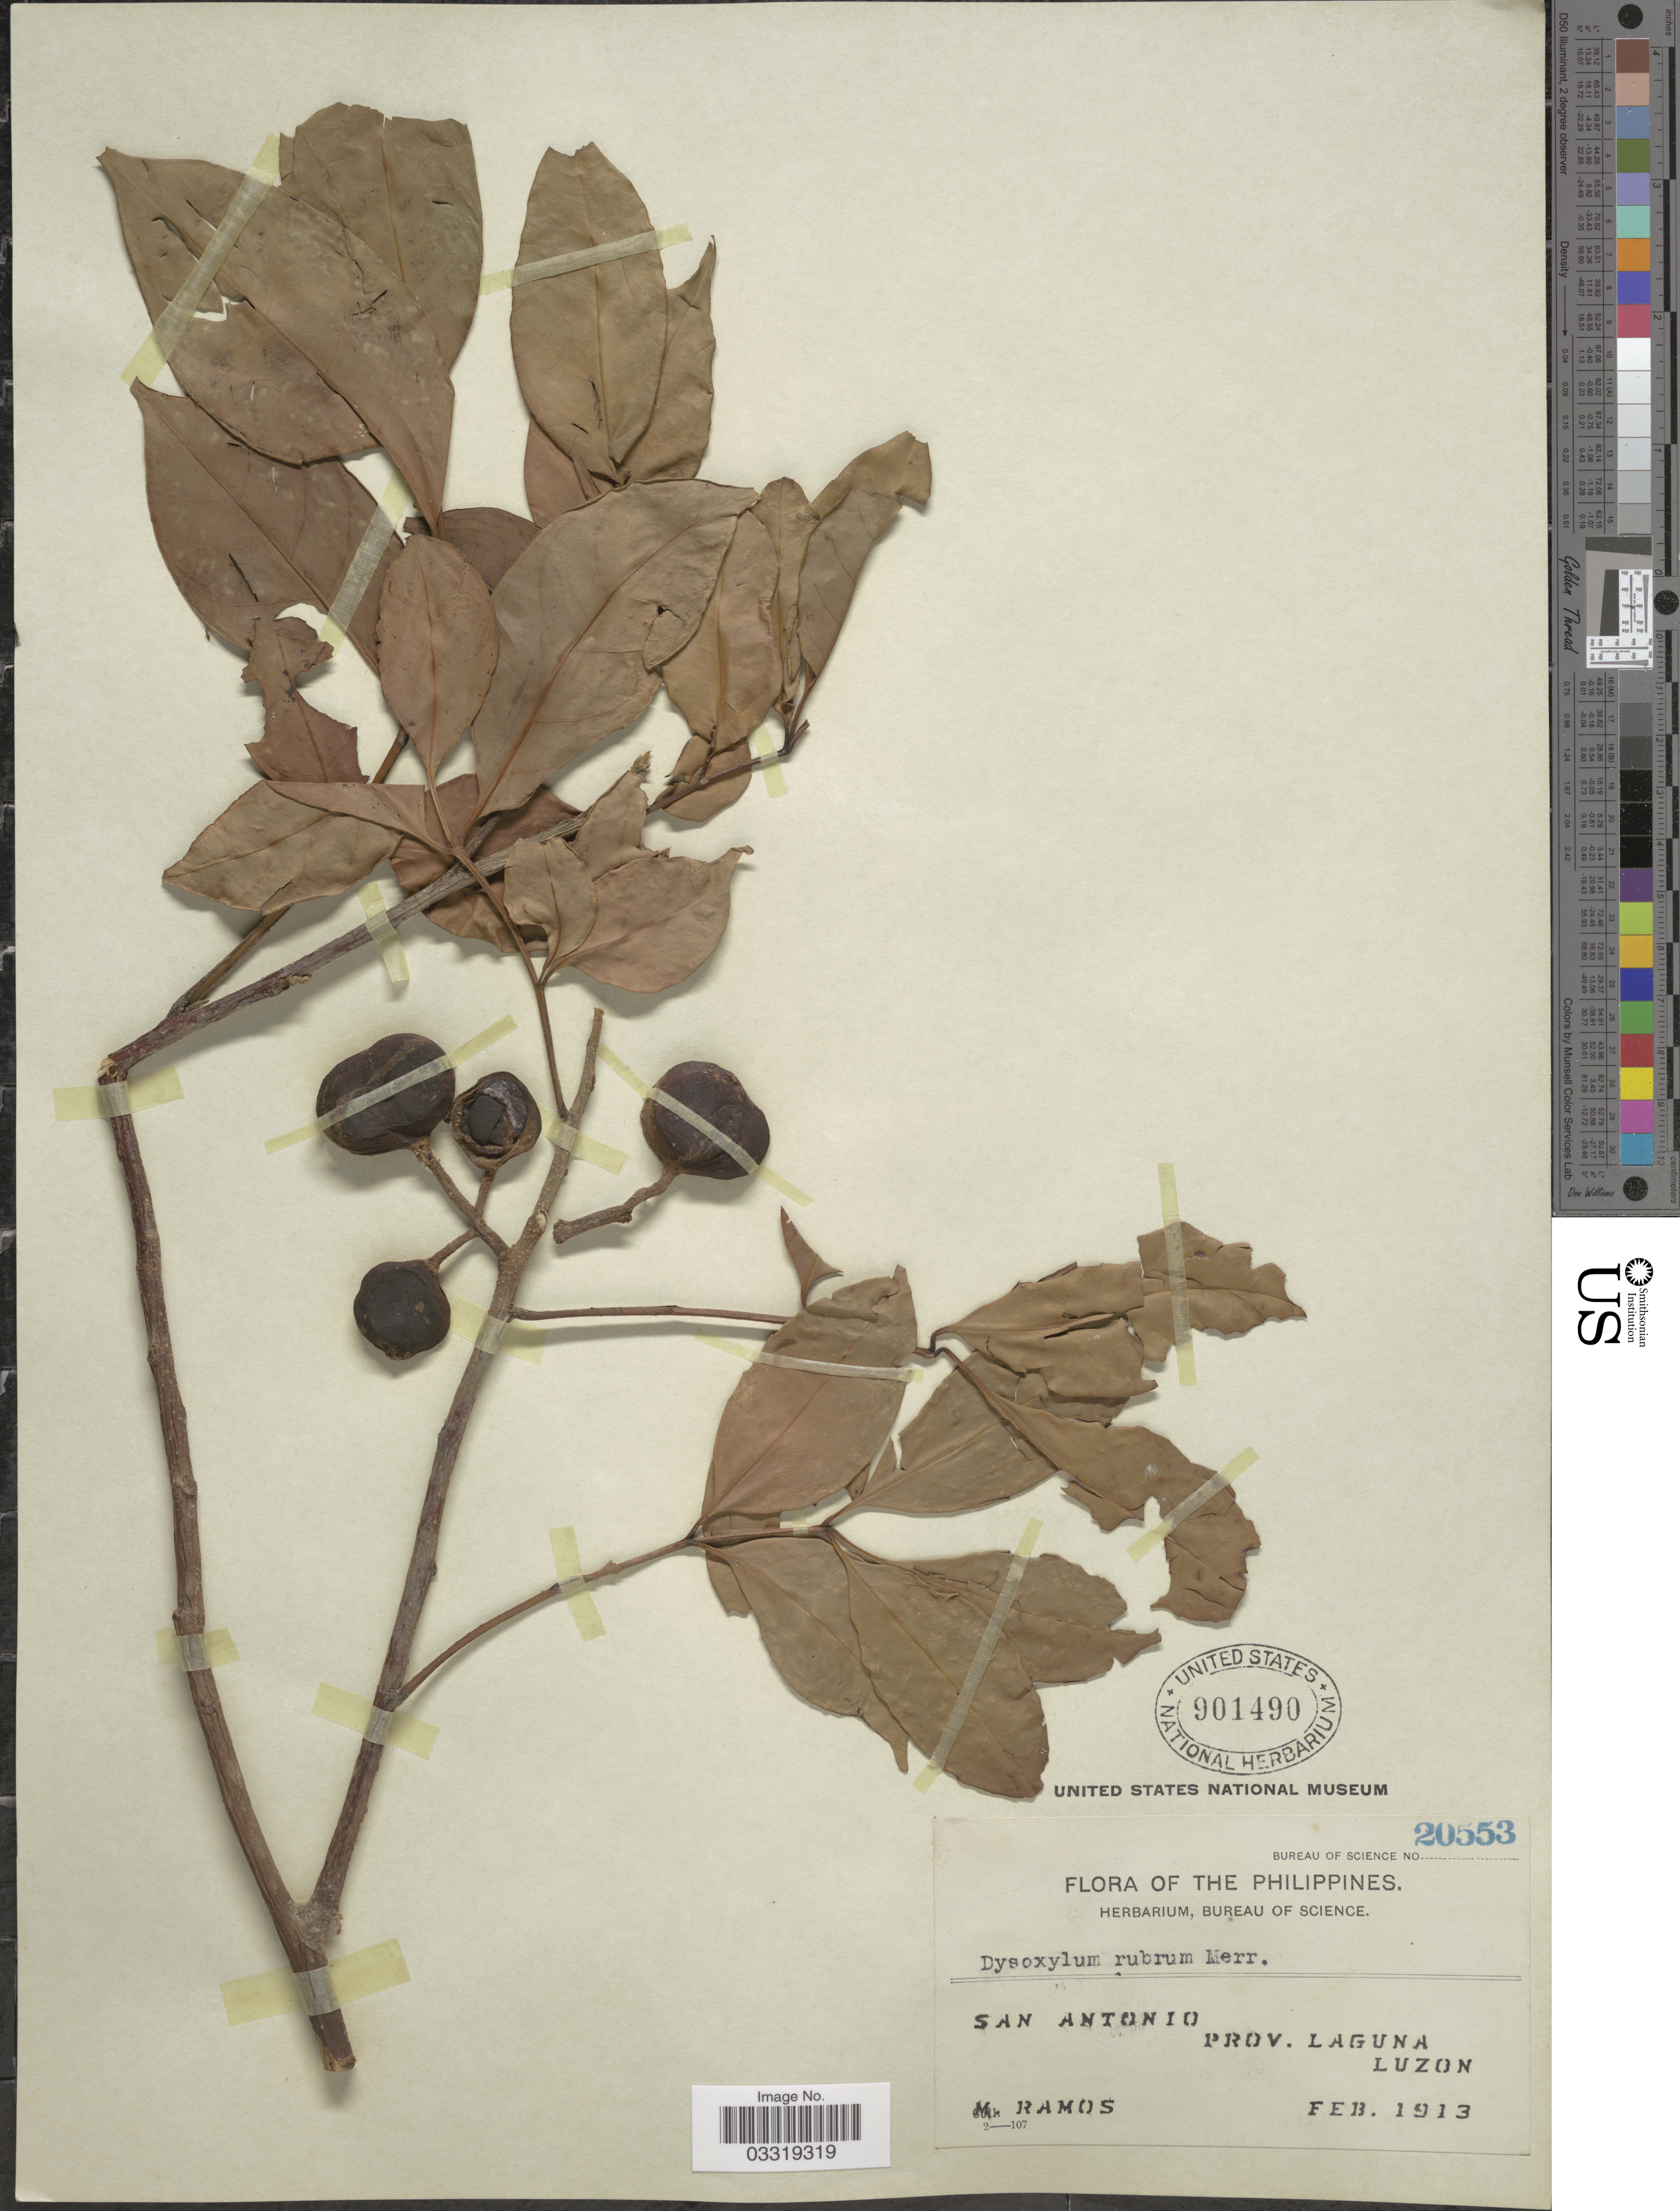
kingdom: Plantae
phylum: Tracheophyta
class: Magnoliopsida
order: Sapindales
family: Meliaceae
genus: Goniocheton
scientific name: Goniocheton arborescens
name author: Blume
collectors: M. Ramos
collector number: Bureau of Science 20553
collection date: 1913-02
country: Philippines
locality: San Antonio, Prov. Laguna, Luzon.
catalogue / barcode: US 901490